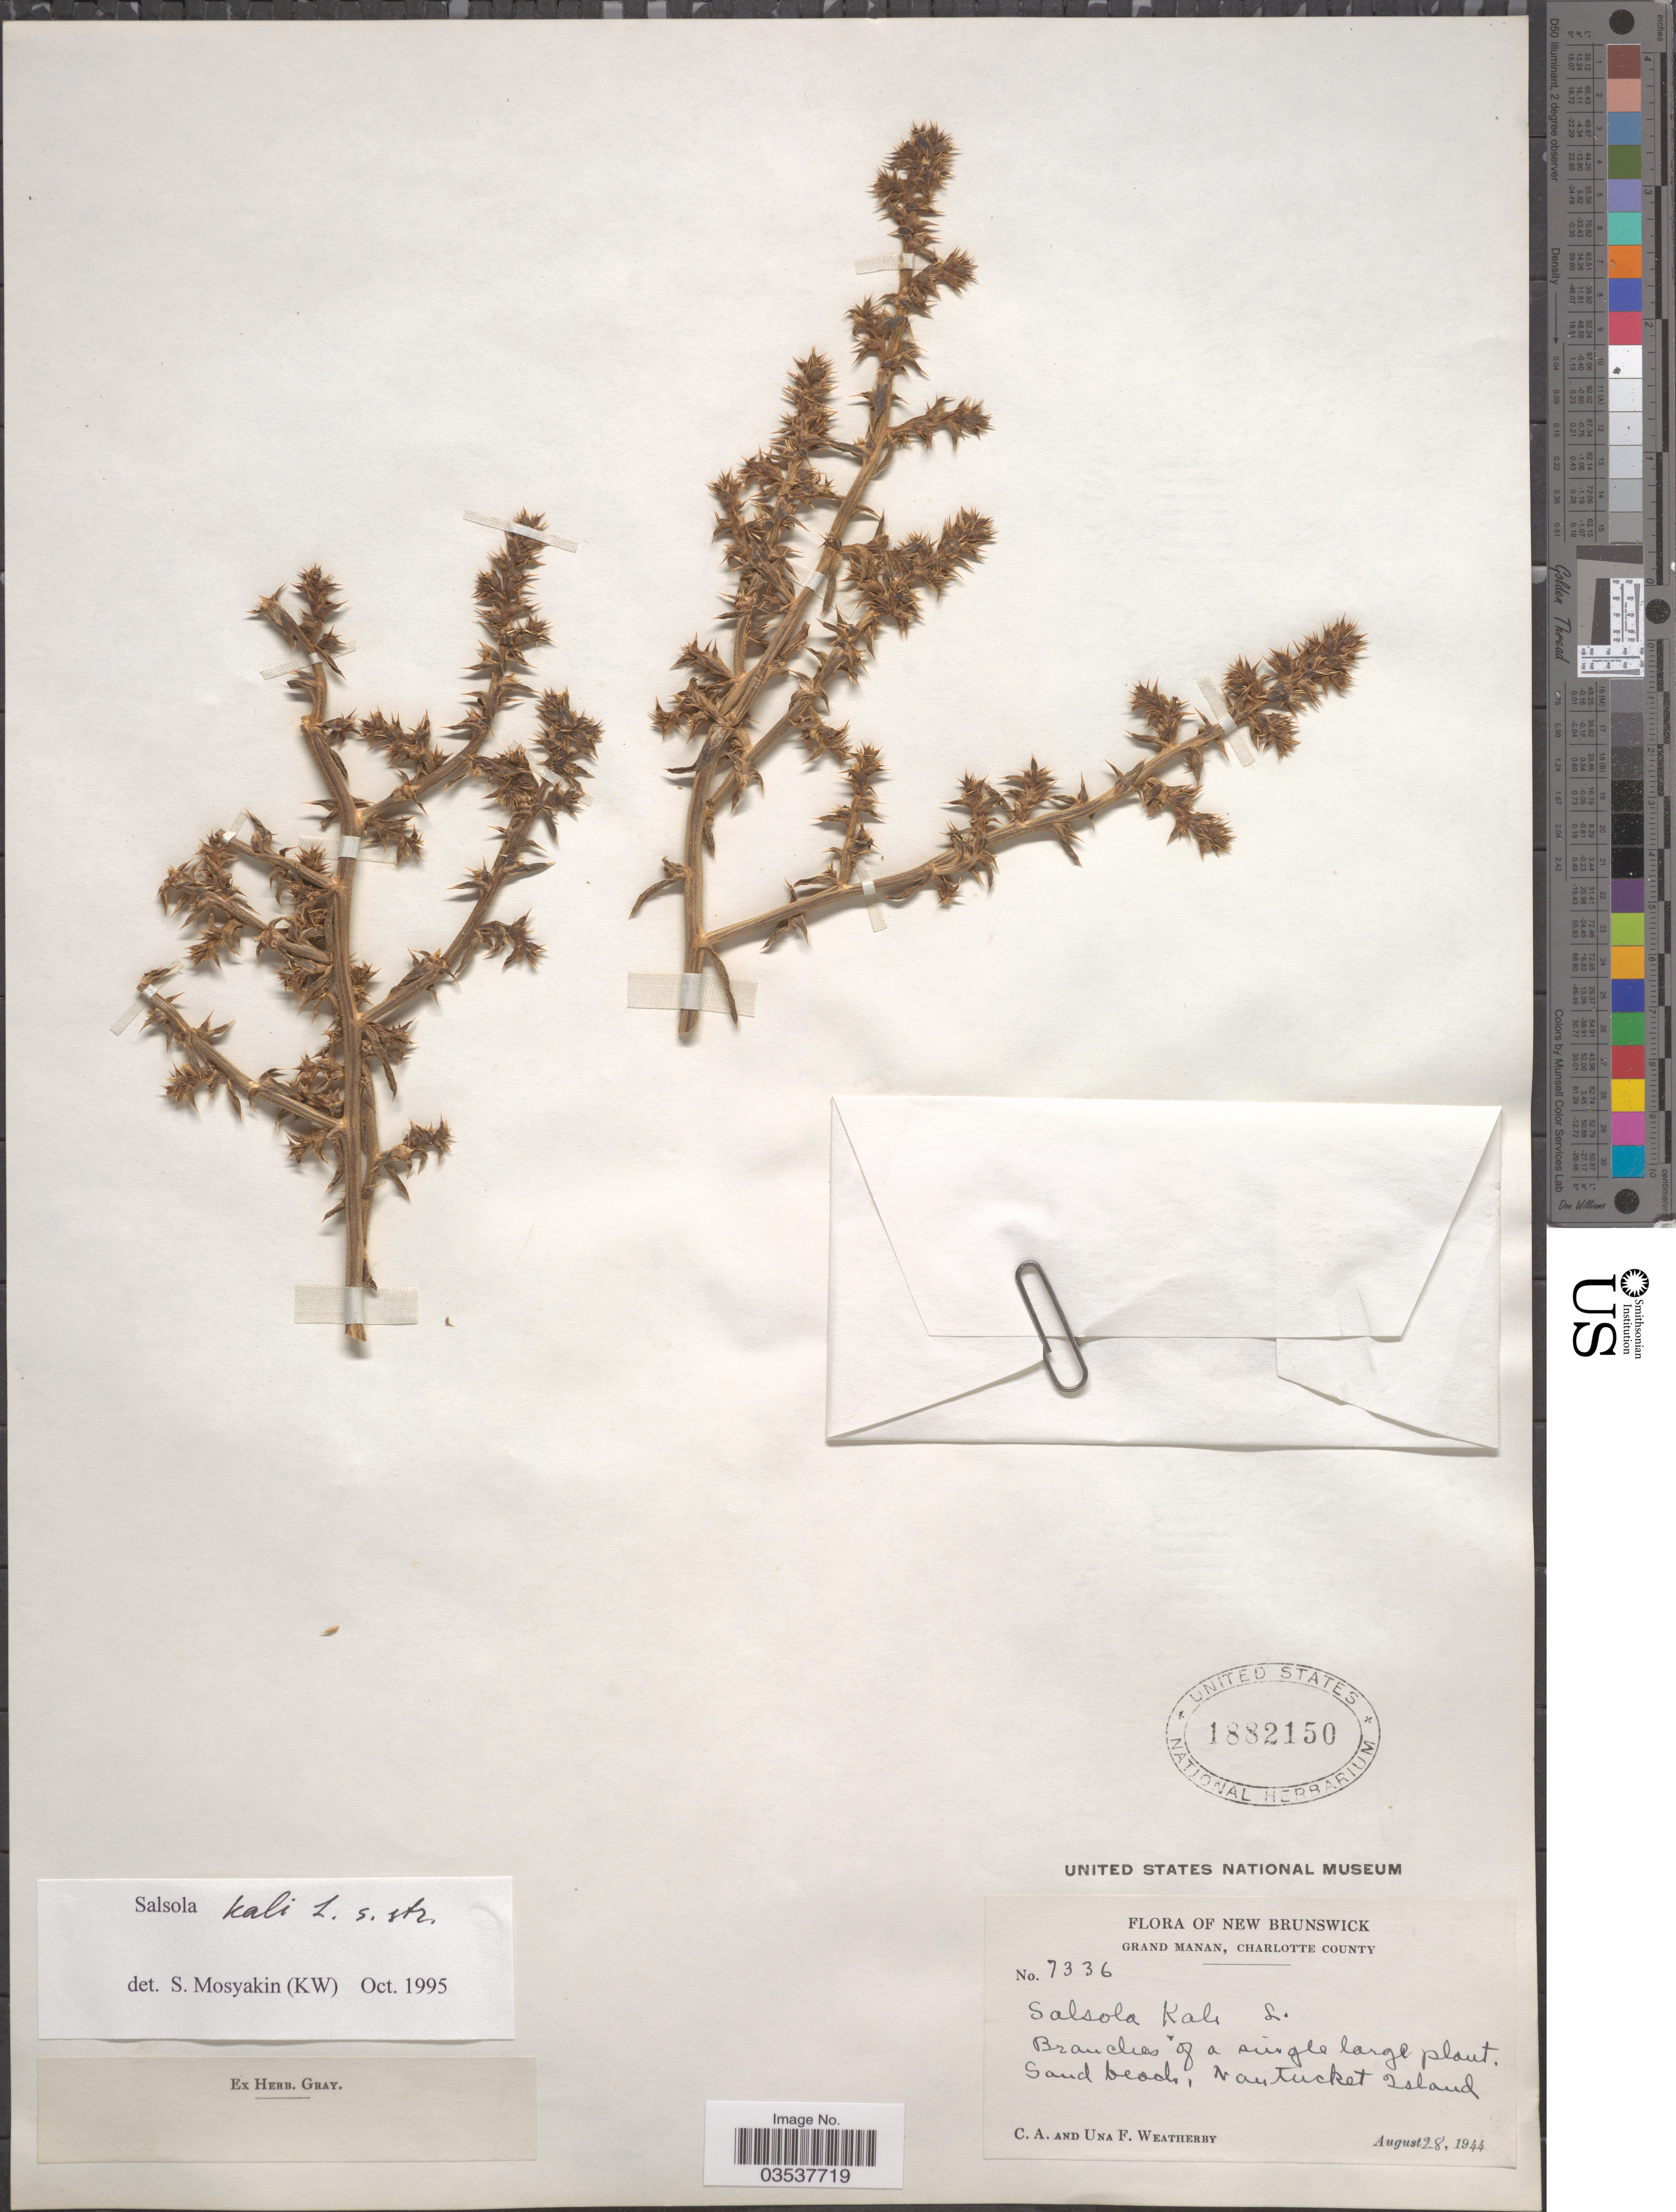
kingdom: Plantae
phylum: Tracheophyta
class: Magnoliopsida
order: Caryophyllales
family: Amaranthaceae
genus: Salsola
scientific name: Salsola kali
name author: L.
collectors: C. A. Weatherby & U. Weatherby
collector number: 7336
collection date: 1944-08-28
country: Canada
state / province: New Brunswick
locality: Grand Manan, Charlotte County. Nantucket Island.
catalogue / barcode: US 1882150